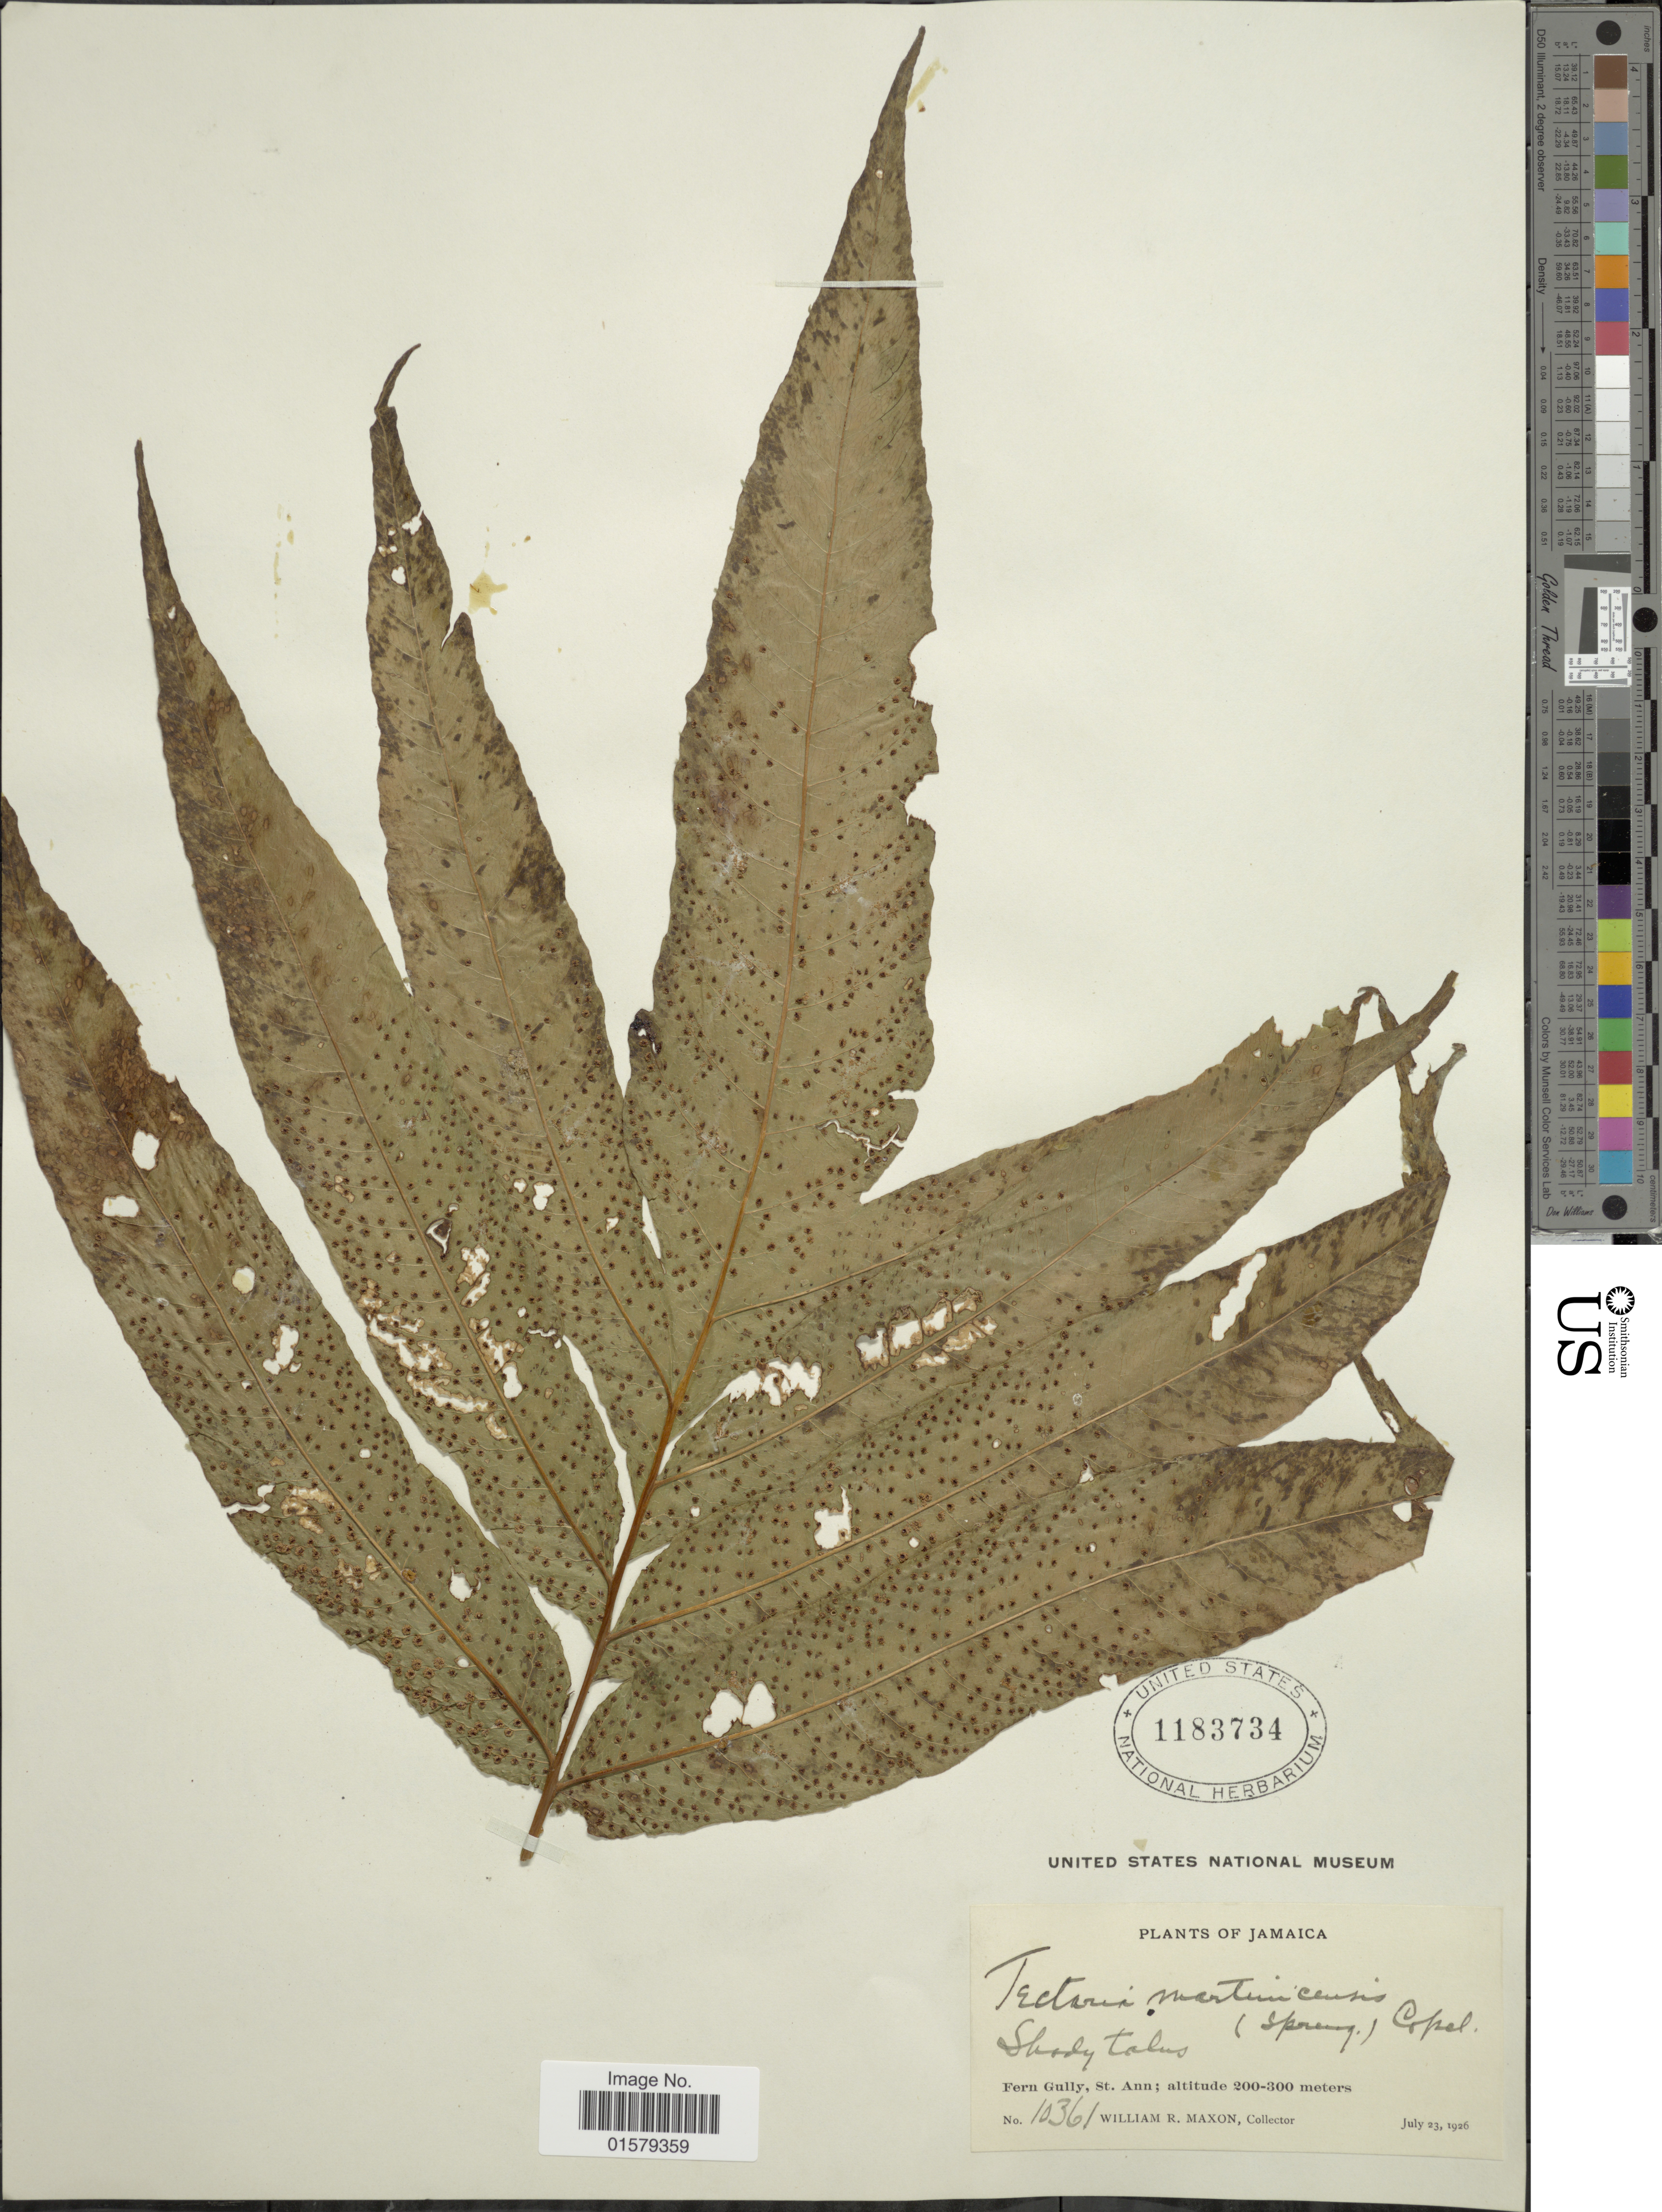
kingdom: Plantae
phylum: Tracheophyta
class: Polypodiopsida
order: Polypodiales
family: Tectariaceae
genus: Tectaria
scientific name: Tectaria incisa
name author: Cav.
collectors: W. R. Maxon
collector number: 10361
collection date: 1926-07-23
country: Jamaica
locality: Fern Gully, St. Ann.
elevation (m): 200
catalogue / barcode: US 1183734